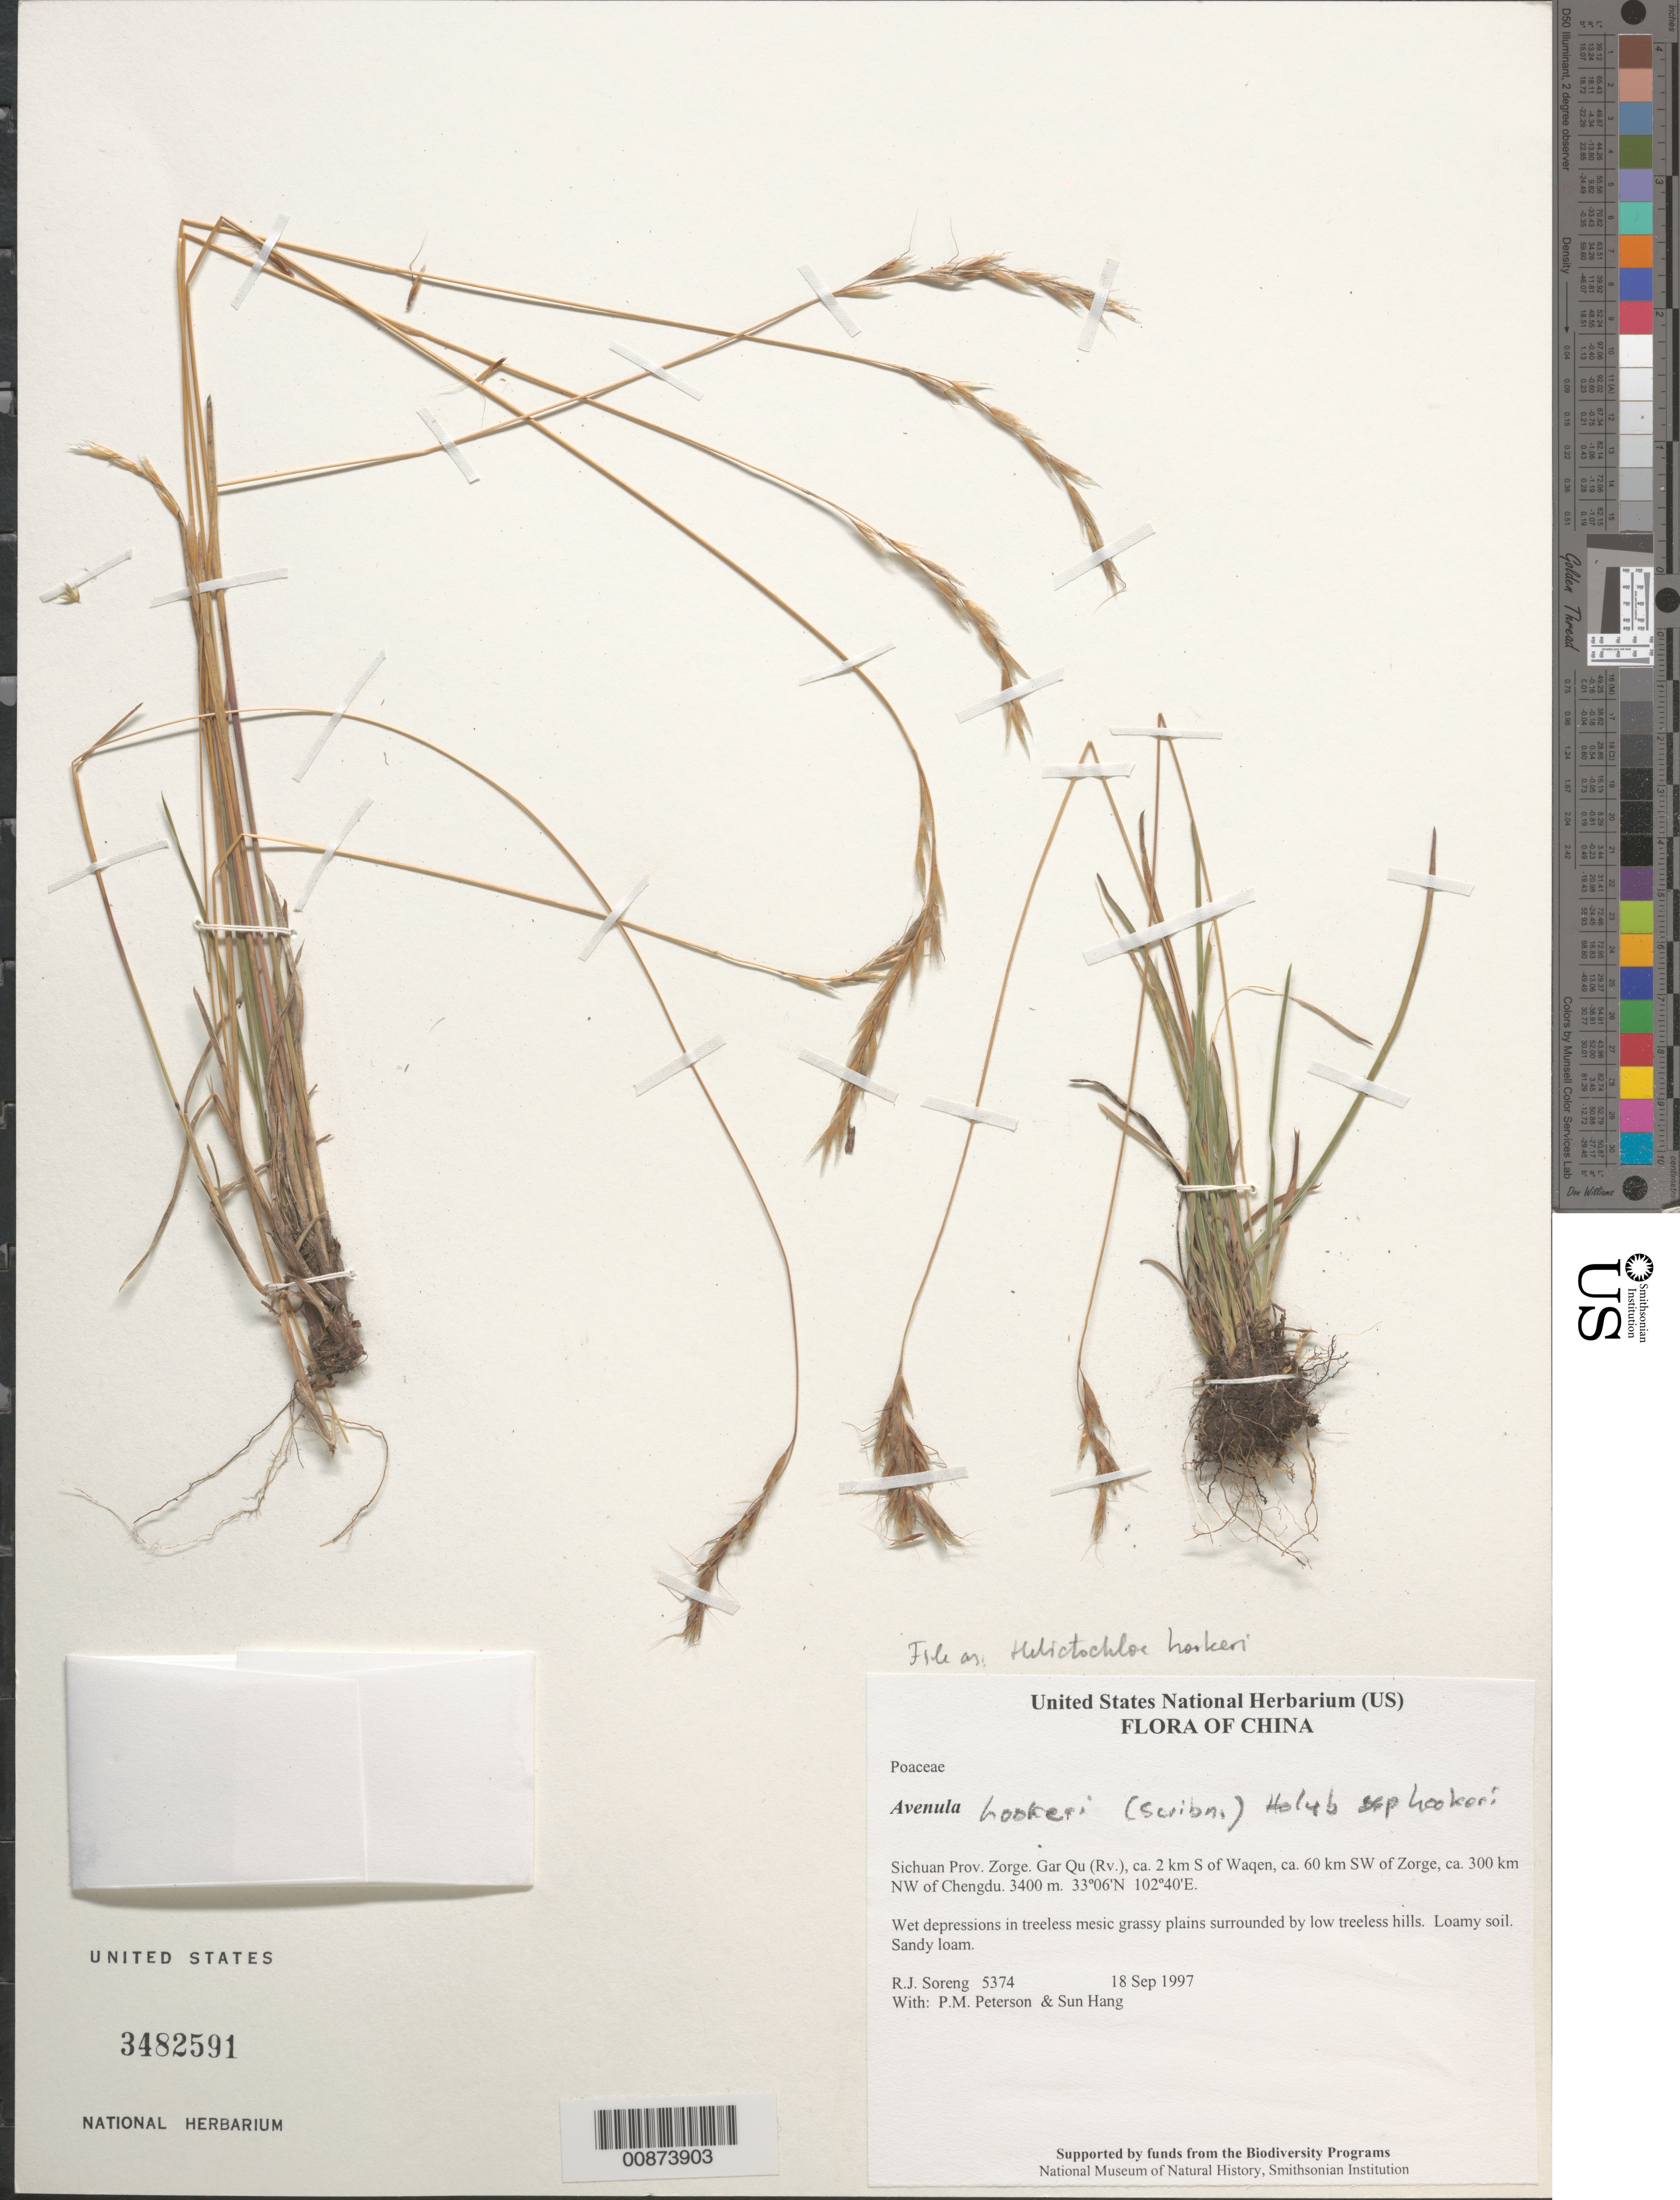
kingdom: Plantae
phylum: Tracheophyta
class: Liliopsida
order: Poales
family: Poaceae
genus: Helictochloa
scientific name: Helictochloa hookeri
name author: (Scribn.) Romero Zarco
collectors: R. J. Soreng, P. M. Peterson & Sun Hang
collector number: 5374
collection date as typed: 18 Sep 1997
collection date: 1997-09-18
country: China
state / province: Sichuan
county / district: Zorge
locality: Gar Qu (Rv.), ca. 2 km S of Waqen, ca. 60 km SW of Zorge, ca. 300 km NW of Chengdu.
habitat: Wet depressions in treeless mesic grassy plains surrounded by low treeless hills. Loamy soil.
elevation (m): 3400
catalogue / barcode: US 3482591